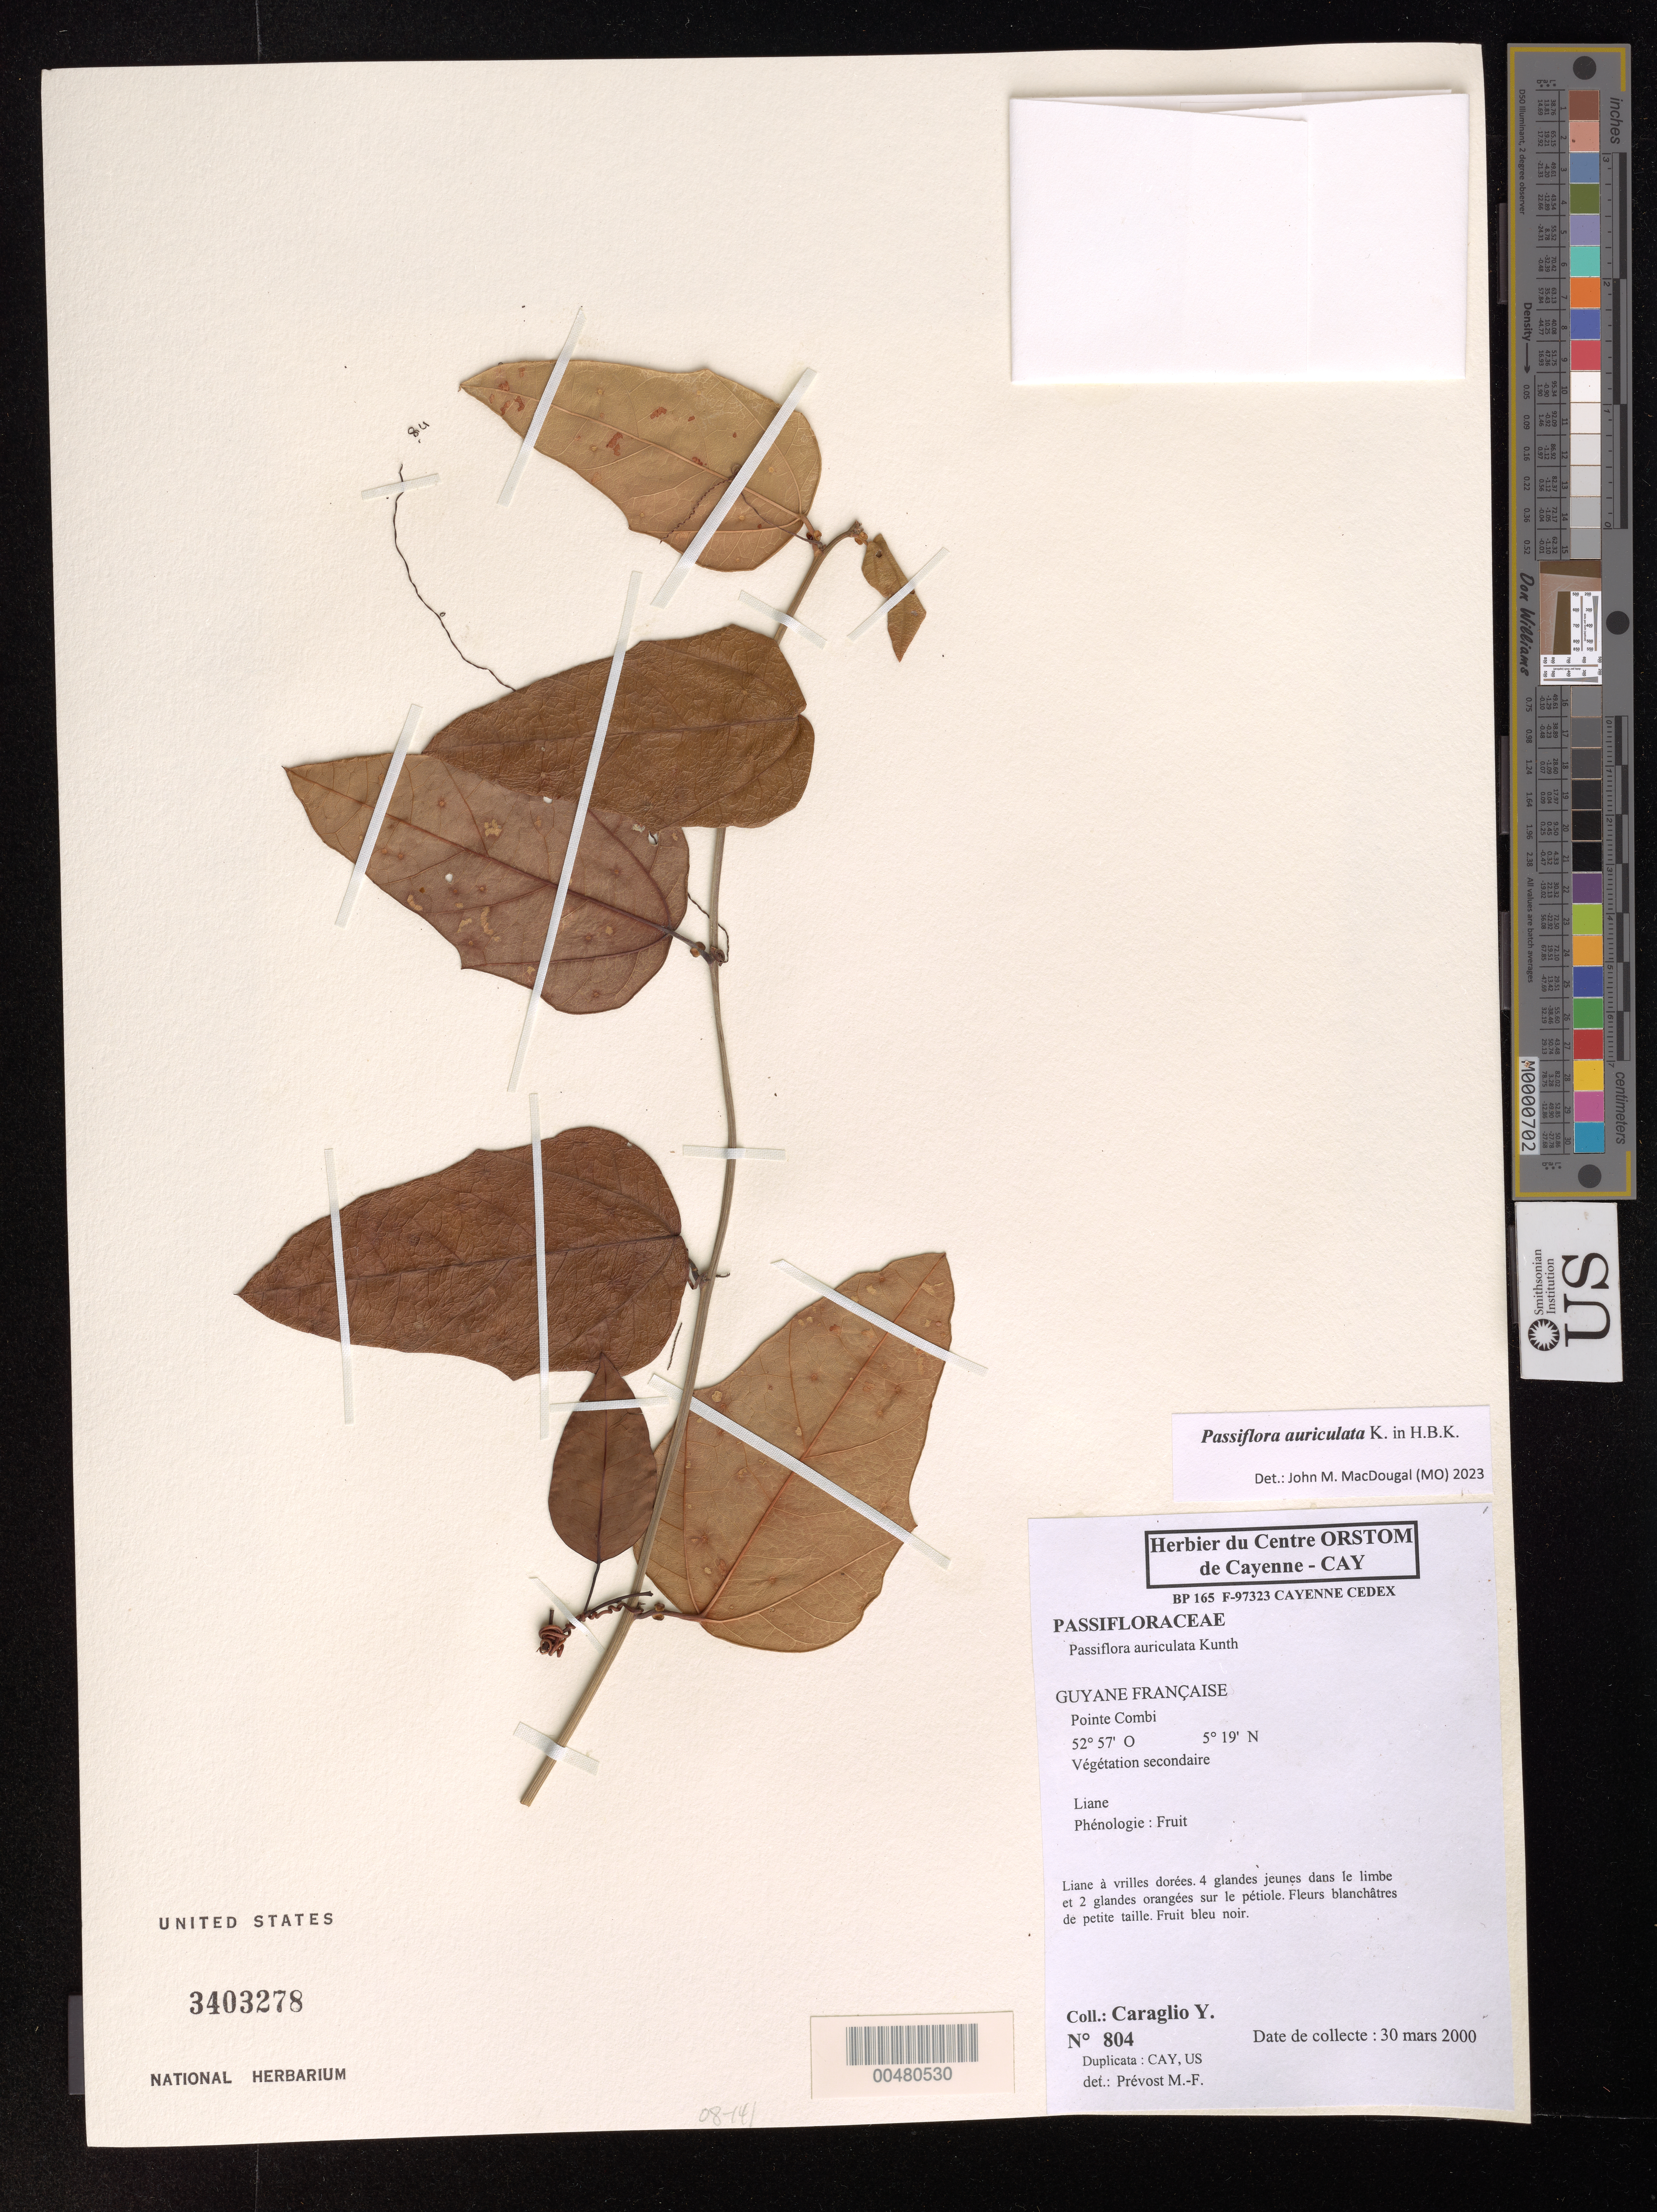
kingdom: Plantae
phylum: Tracheophyta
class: Magnoliopsida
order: Malpighiales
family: Passifloraceae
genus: Passiflora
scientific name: Passiflora auriculata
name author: Kunth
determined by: Prévost, M.-F.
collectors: Y. Caraglio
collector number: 804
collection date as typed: Mar-00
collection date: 2000-03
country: French Guiana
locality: Pointe Combi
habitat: Végétation secondaire